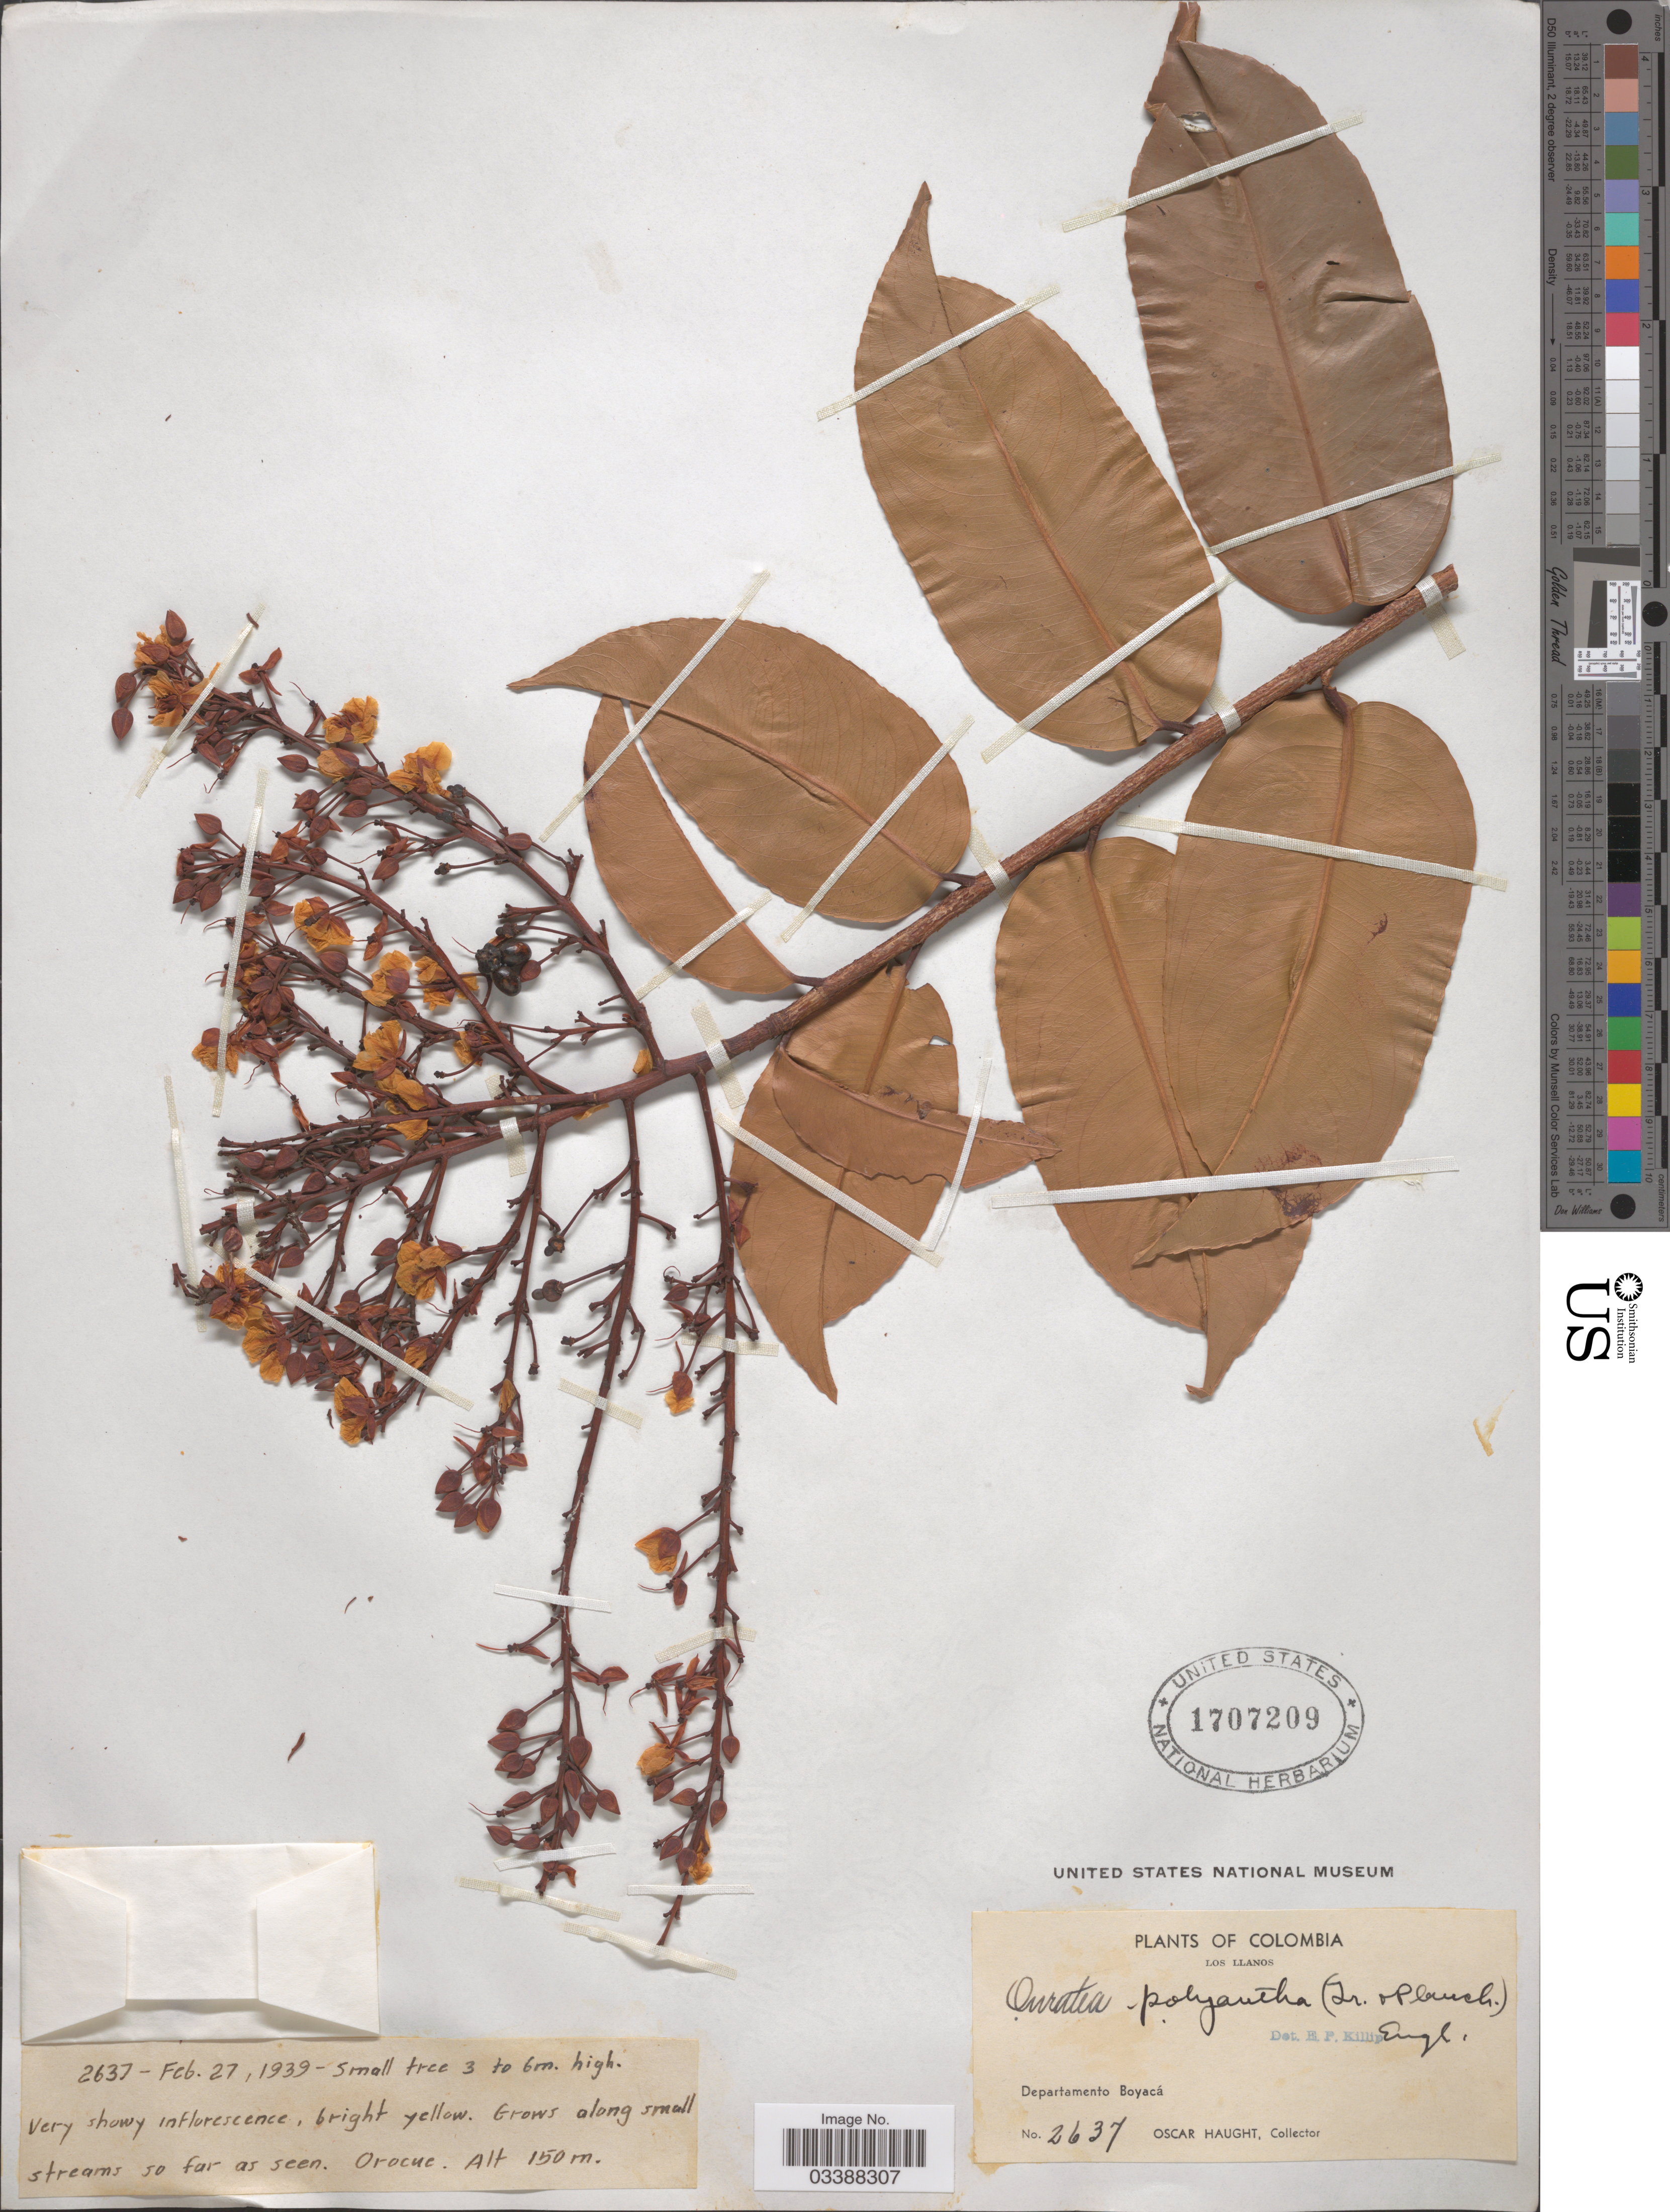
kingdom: Plantae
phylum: Tracheophyta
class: Magnoliopsida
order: Malpighiales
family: Ochnaceae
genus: Ouratea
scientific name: Ouratea polyantha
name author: (Triana & Planch.) Engl.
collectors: O. Haught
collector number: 2637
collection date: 1939-02-27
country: Colombia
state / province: Boyacá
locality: Los Llanos. Departamento Boyacá. Orocue.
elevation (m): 150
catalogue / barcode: US 1707209